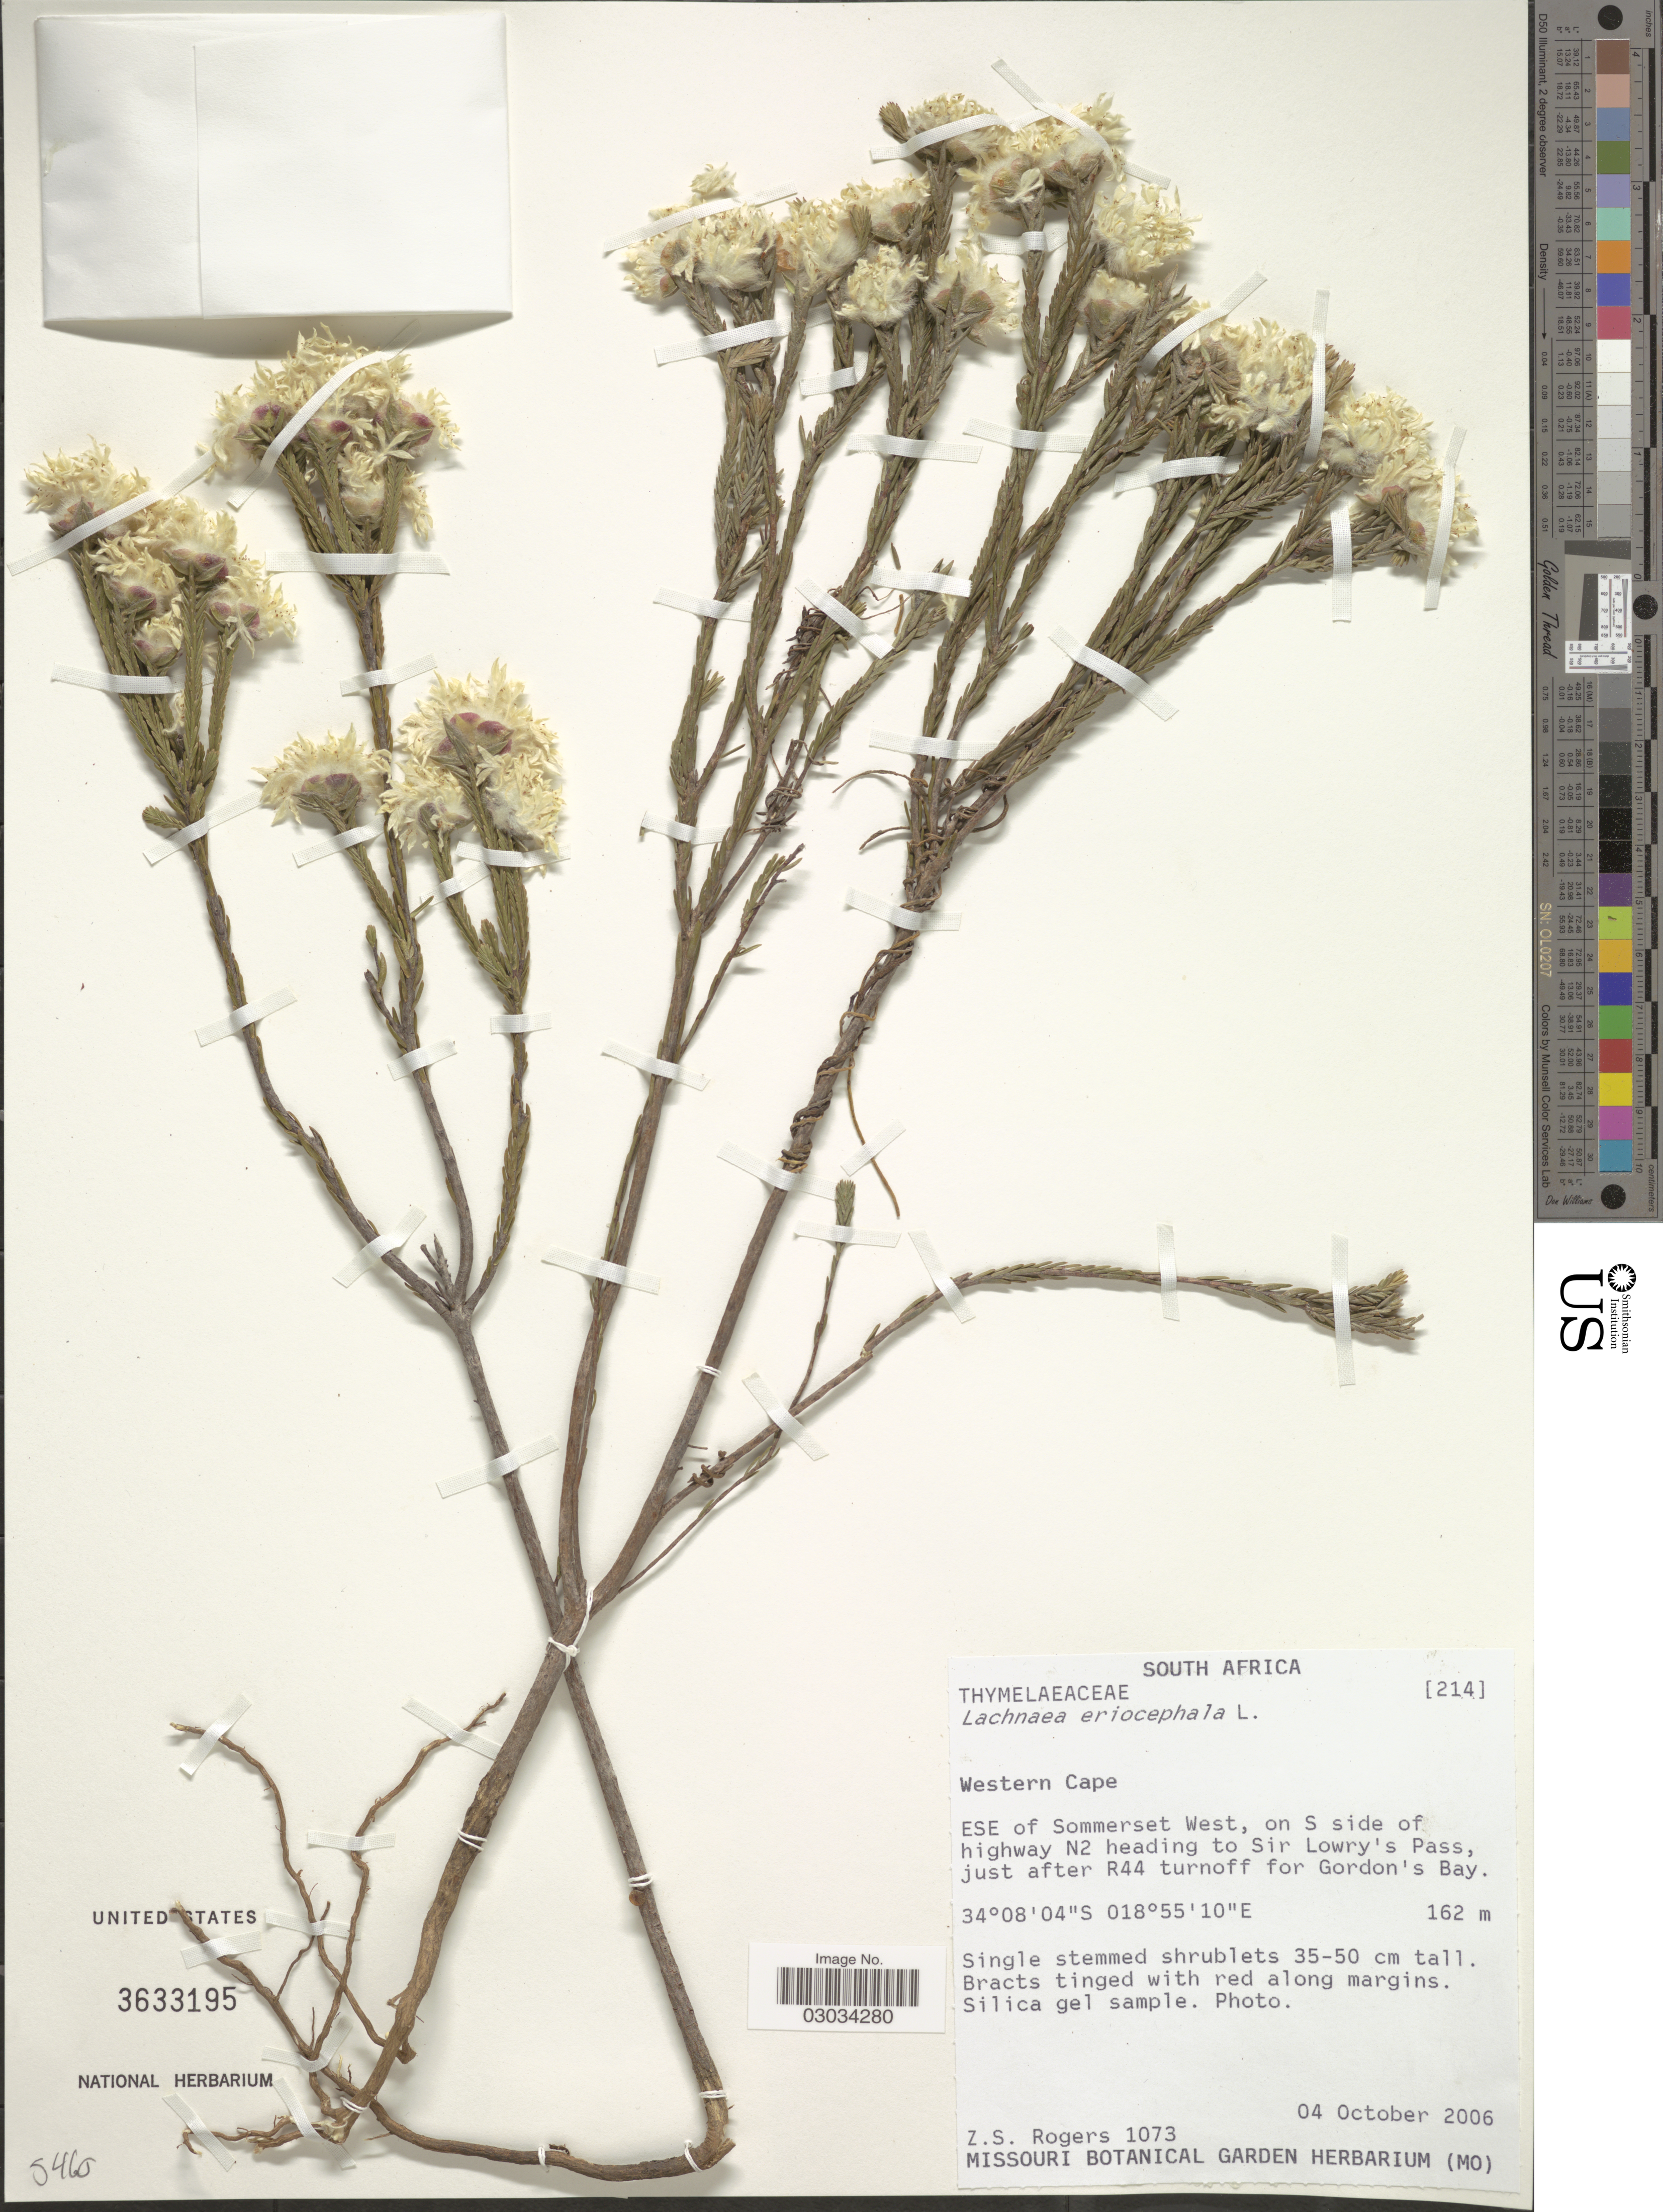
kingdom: Plantae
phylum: Tracheophyta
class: Magnoliopsida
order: Malvales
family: Thymelaeaceae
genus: Lachnaea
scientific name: Lachnaea eriocephala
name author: L.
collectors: Z. S. Rogers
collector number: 1073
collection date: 2006-10-04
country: South Africa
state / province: Western Cape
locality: ESE of Somerset West, on S side of highway N2 heading to Sir Lowry's Pass, just after R44 turnoff for Gordon's Bay.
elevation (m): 162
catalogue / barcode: US 3633195